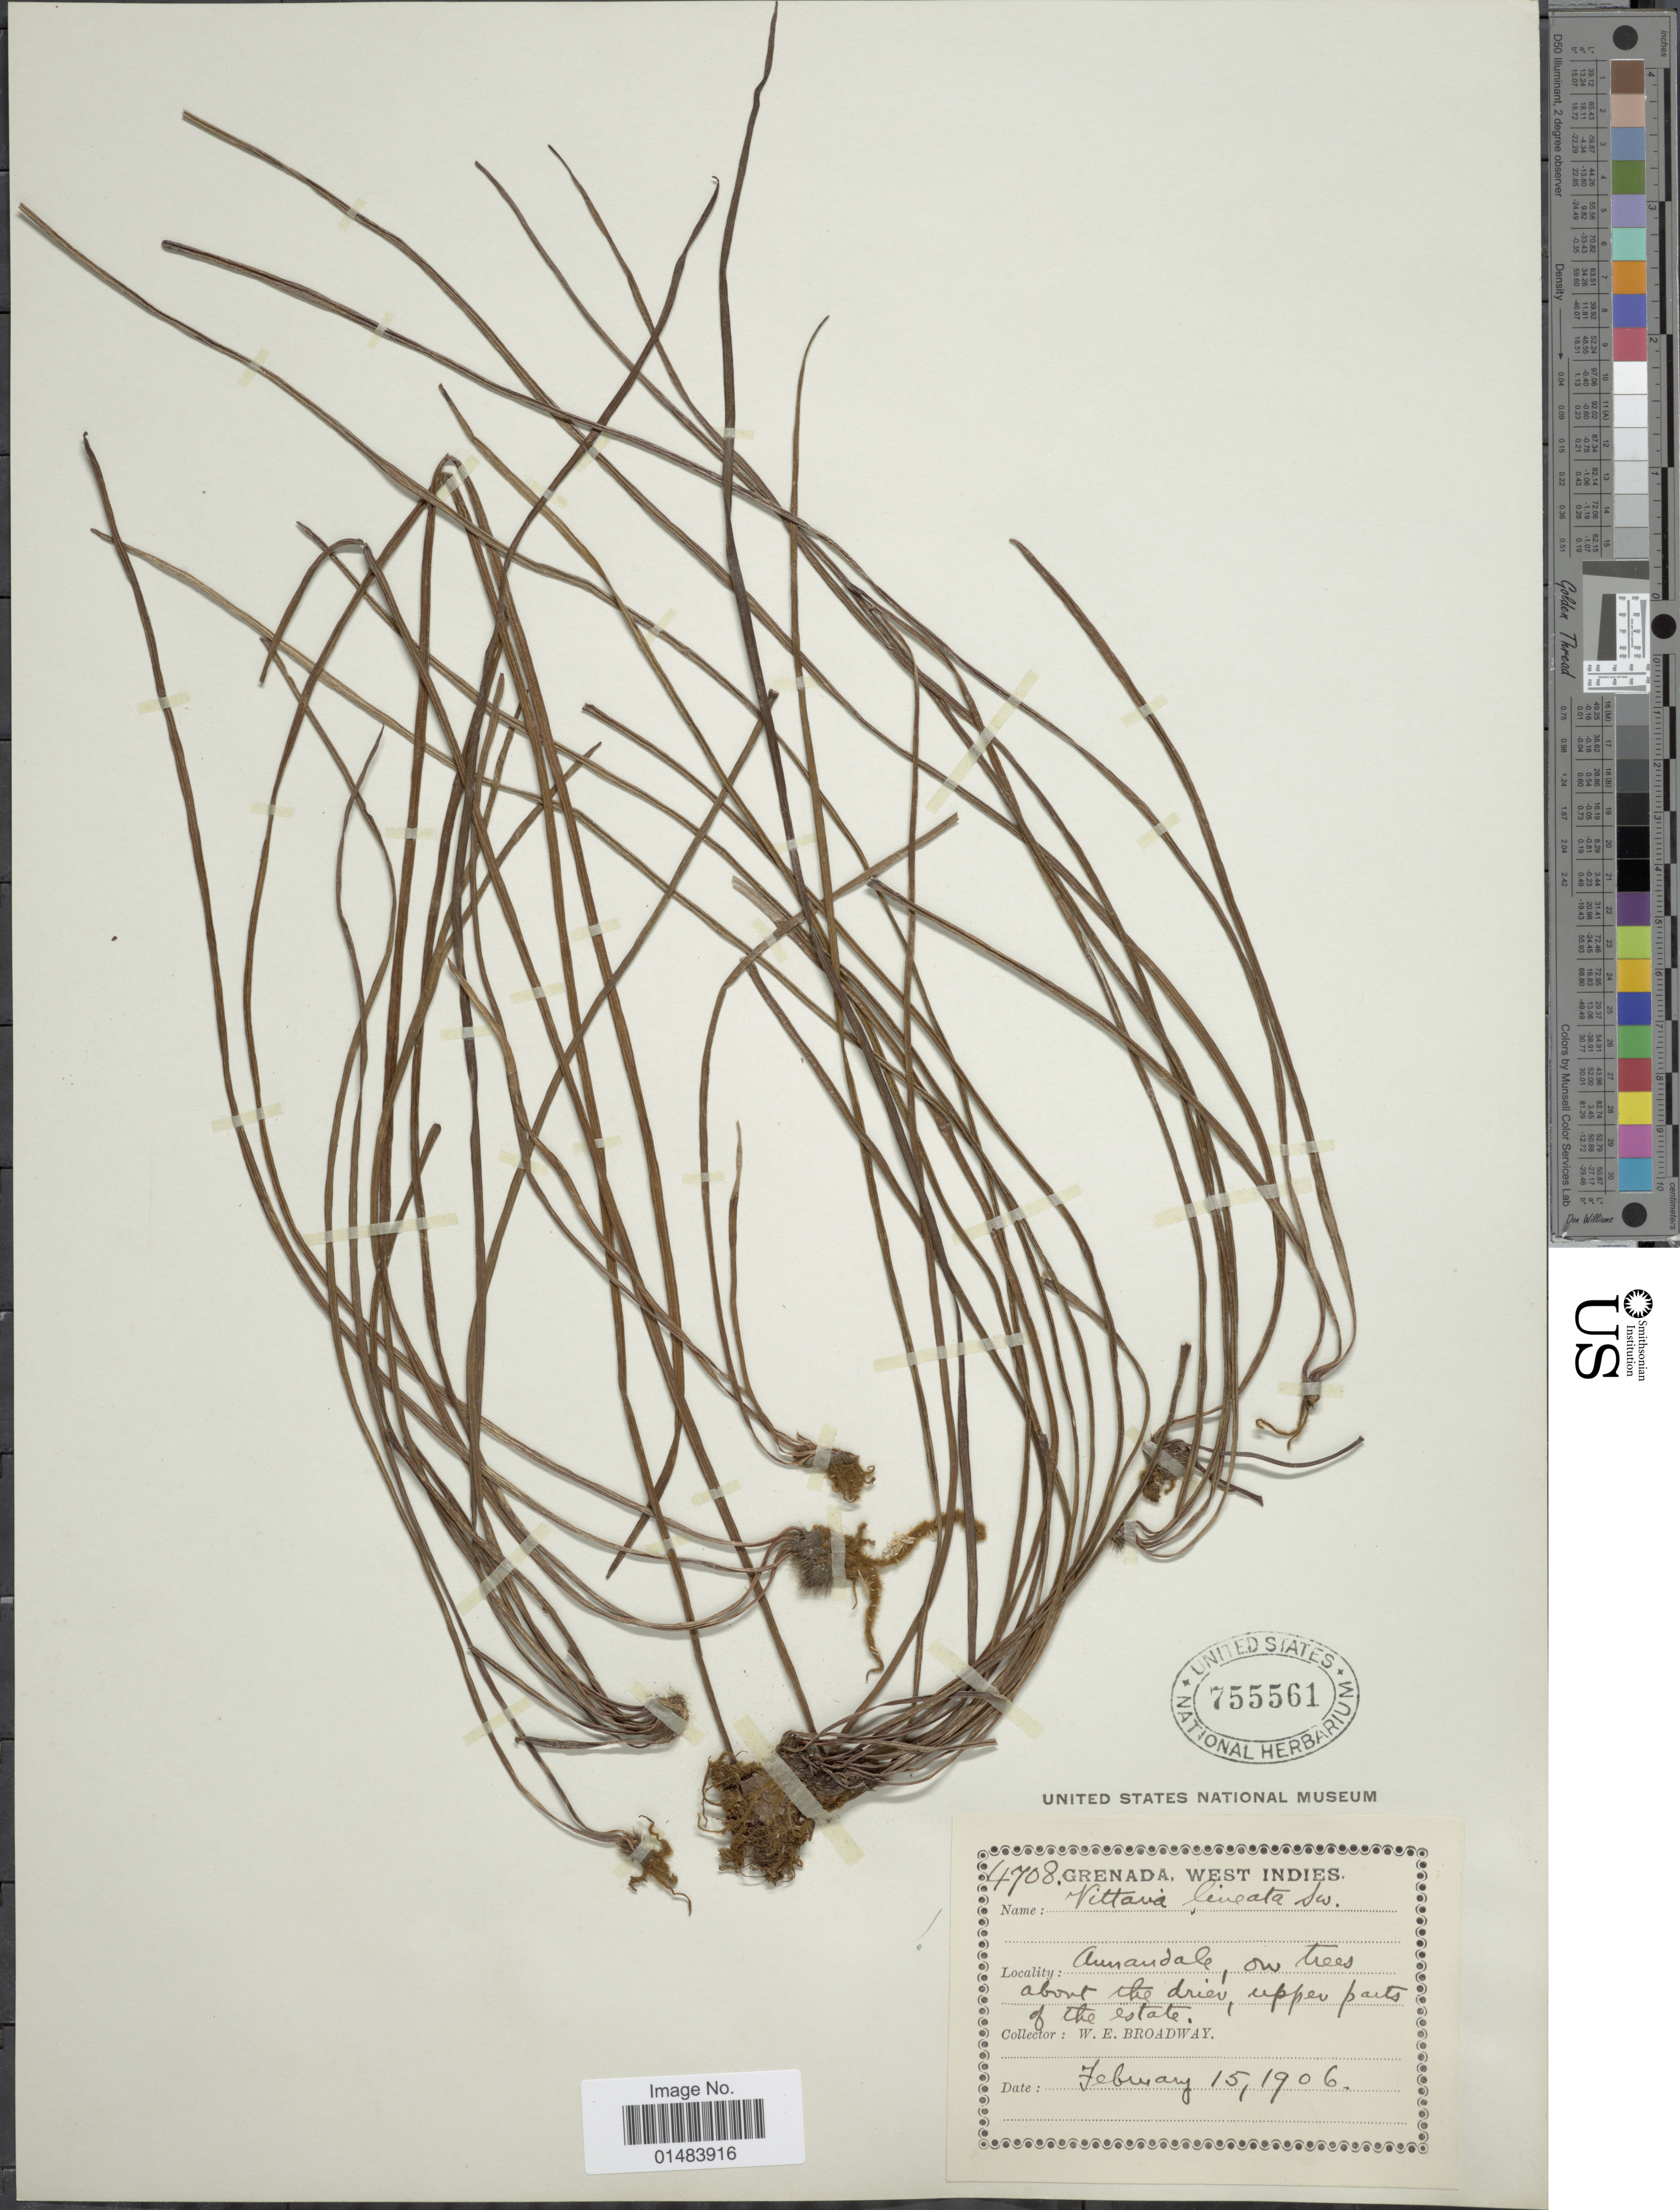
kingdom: Plantae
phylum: Tracheophyta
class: Polypodiopsida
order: Polypodiales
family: Pteridaceae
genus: Vittaria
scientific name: Vittaria lineata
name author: (L.) Sm.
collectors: W. E. Broadway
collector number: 4708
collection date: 1906-02-15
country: Grenada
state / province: Saint George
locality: Annandale, upper part of the estate.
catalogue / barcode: US 755561